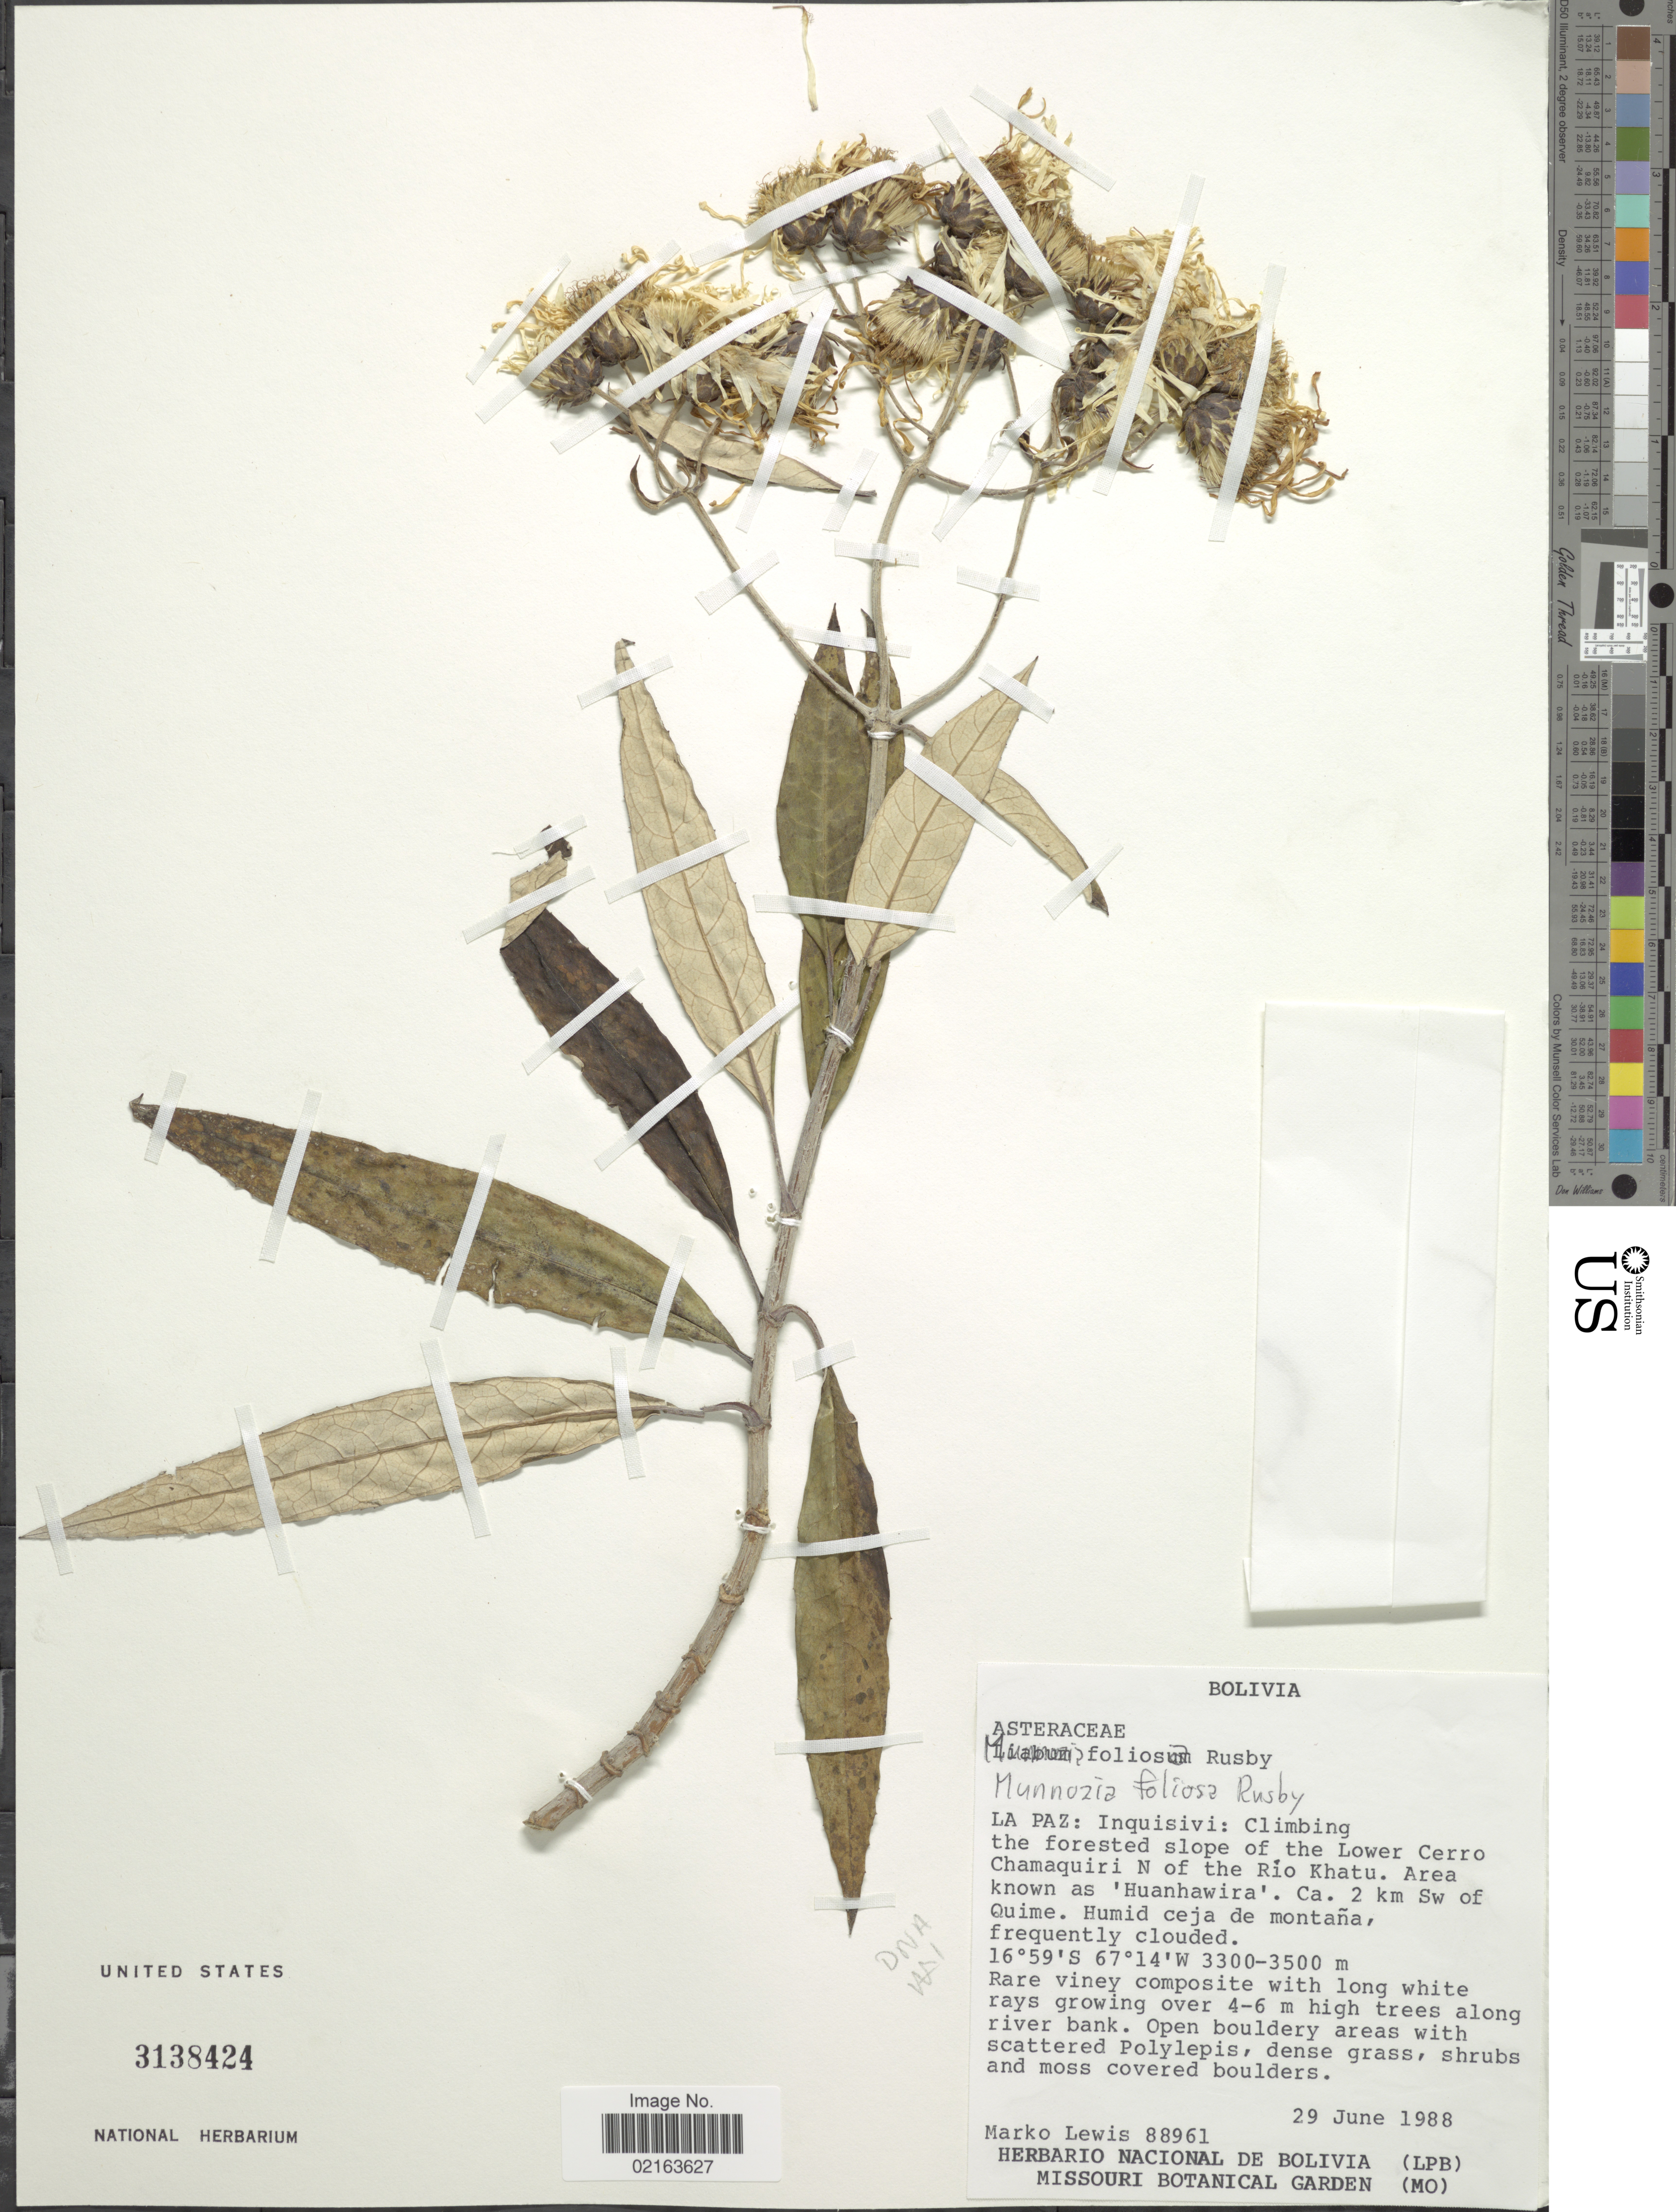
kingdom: Plantae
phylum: Tracheophyta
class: Magnoliopsida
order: Asterales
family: Asteraceae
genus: Munnozia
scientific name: Munnozia foliosa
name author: Rusby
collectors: M. A. Lewis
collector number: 88961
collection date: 1988-06-29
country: Bolivia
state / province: La Paz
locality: La Paz: Inquisivi: Climbing the forested slope of the Lower Cerro Chamaquiri N of the Río Khatu. Area known as 'Huanhawira'. Ca. 2 km Sw of Quime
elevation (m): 3300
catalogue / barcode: US 3138424